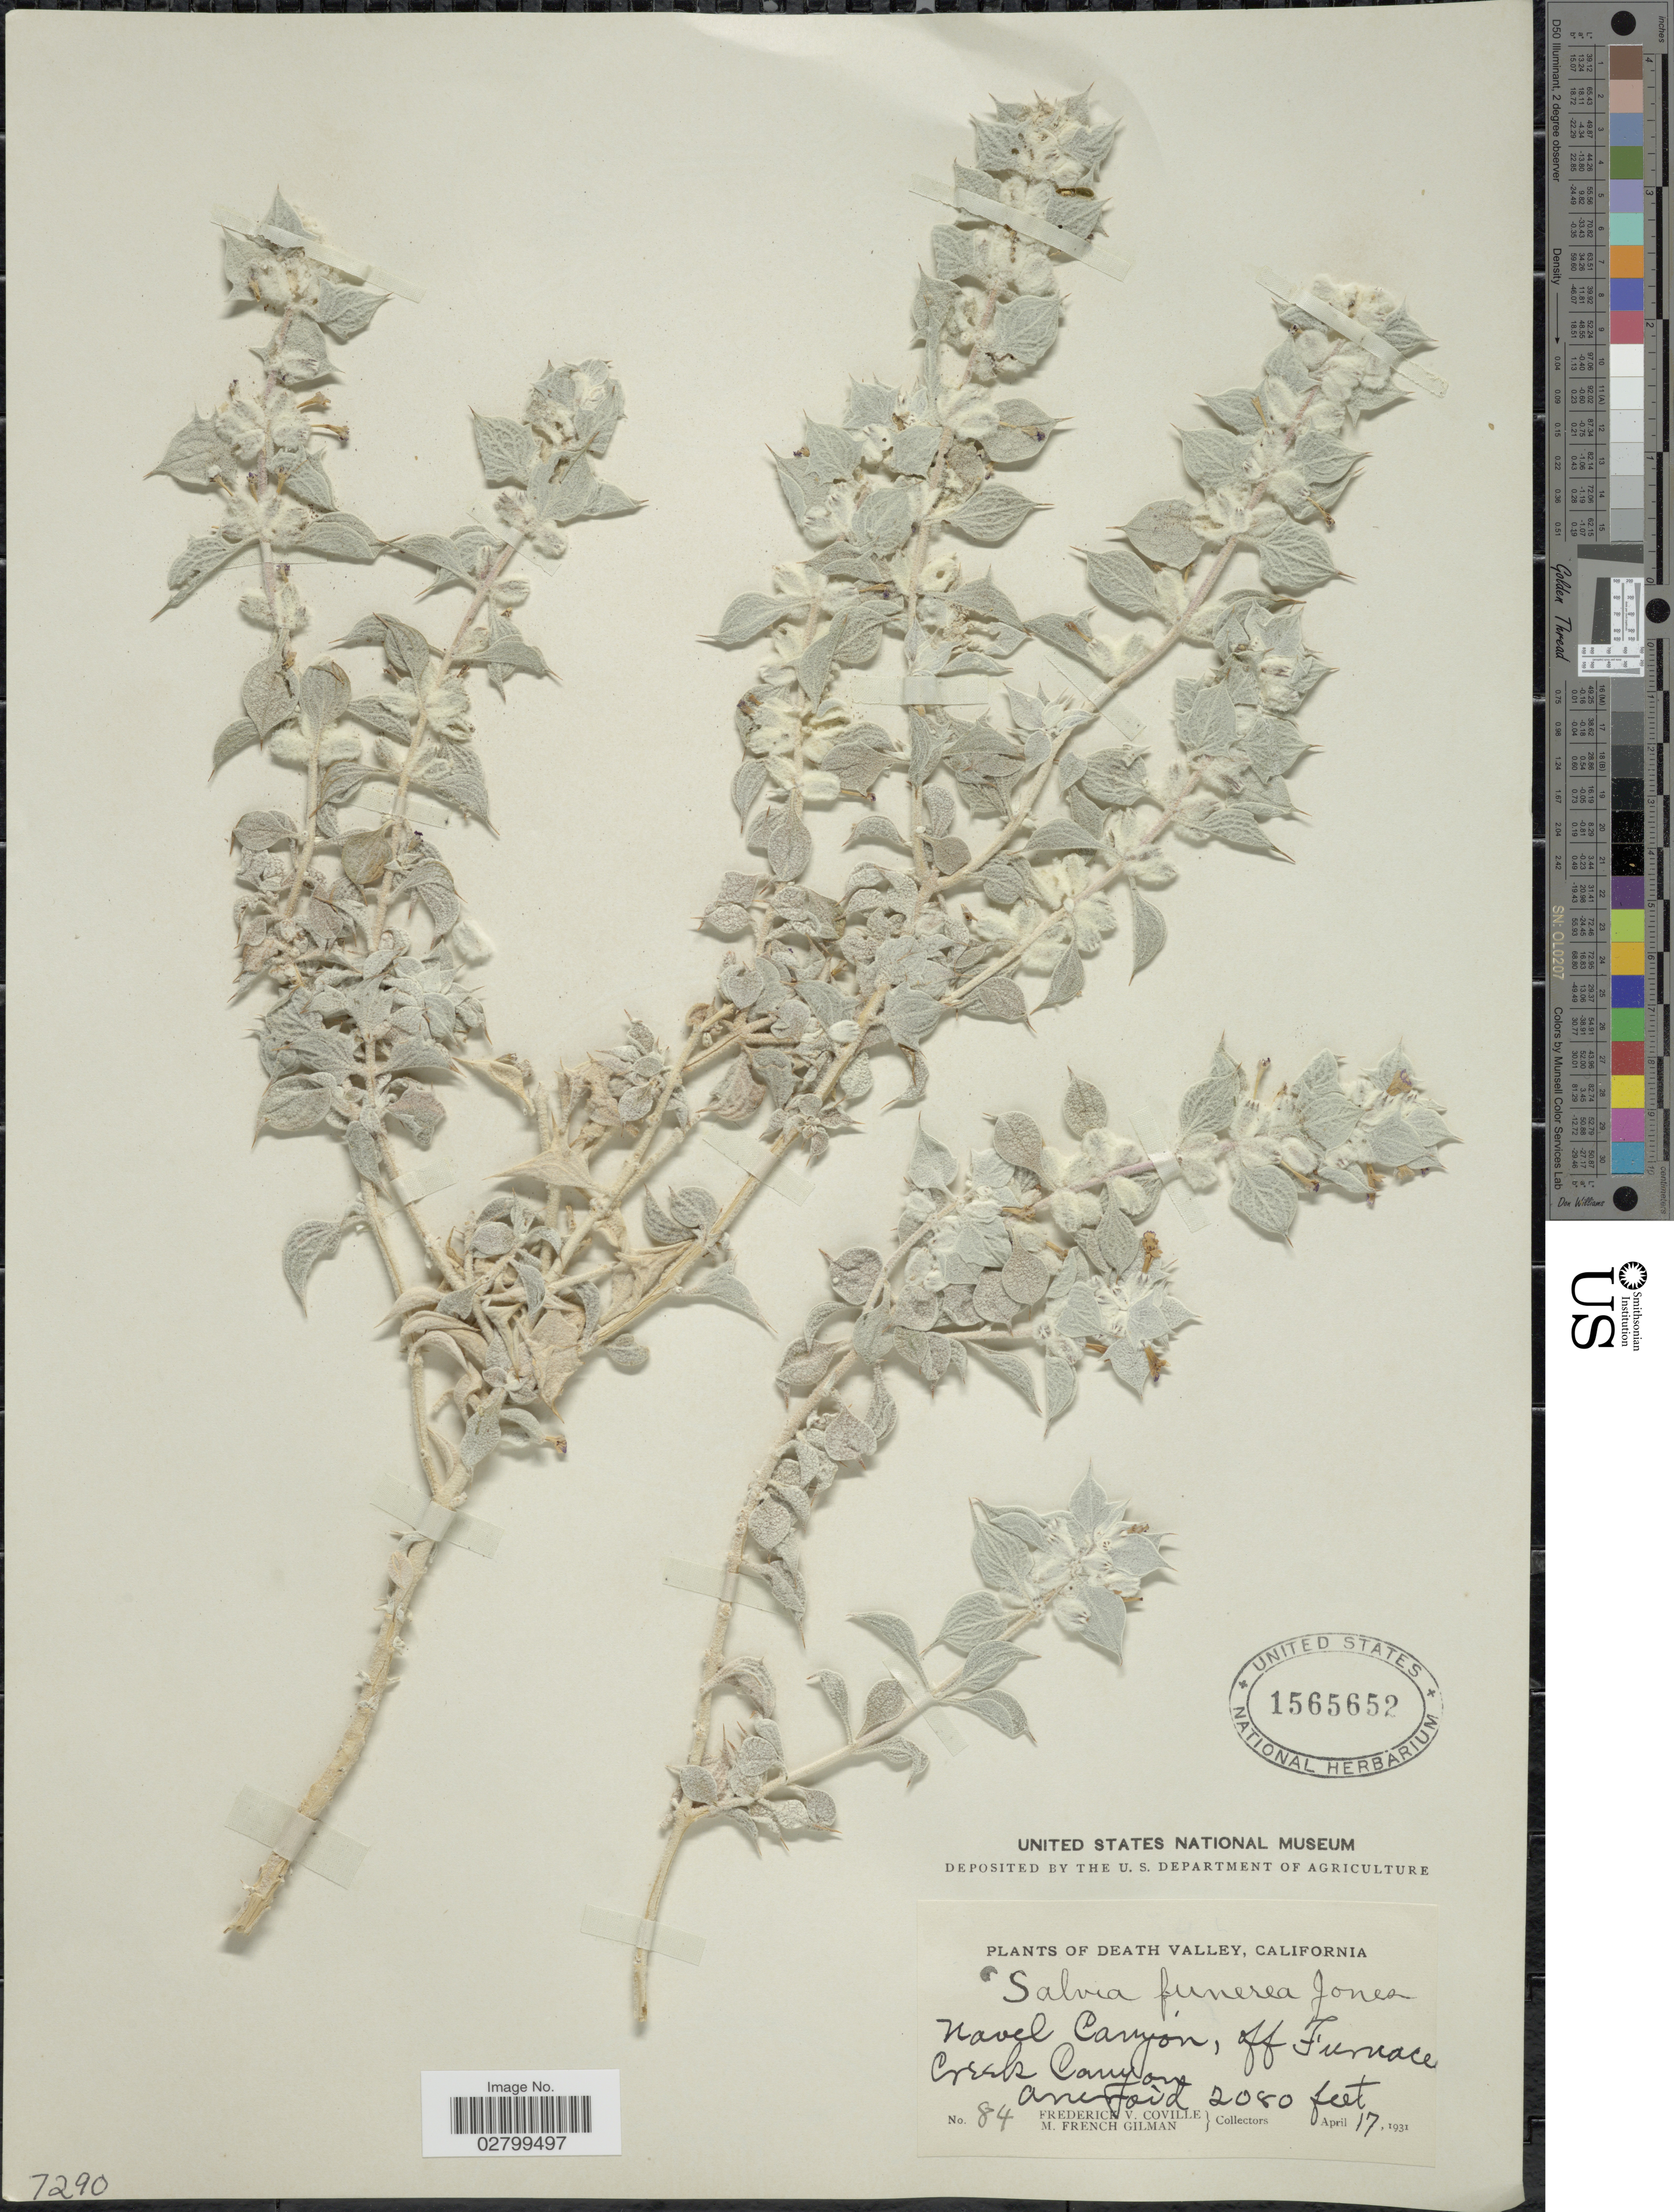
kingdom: Plantae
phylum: Tracheophyta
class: Magnoliopsida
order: Lamiales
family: Lamiaceae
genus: Salvia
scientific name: Salvia funerea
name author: M.E. Jones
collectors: F. V. Coville & M. F. Gilman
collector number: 84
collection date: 1931-04-17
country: United States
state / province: California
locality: Death Valley. Navel Canyon, off. Furnace Creek Canyon. Aneroid.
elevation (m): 634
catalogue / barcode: US 1565652